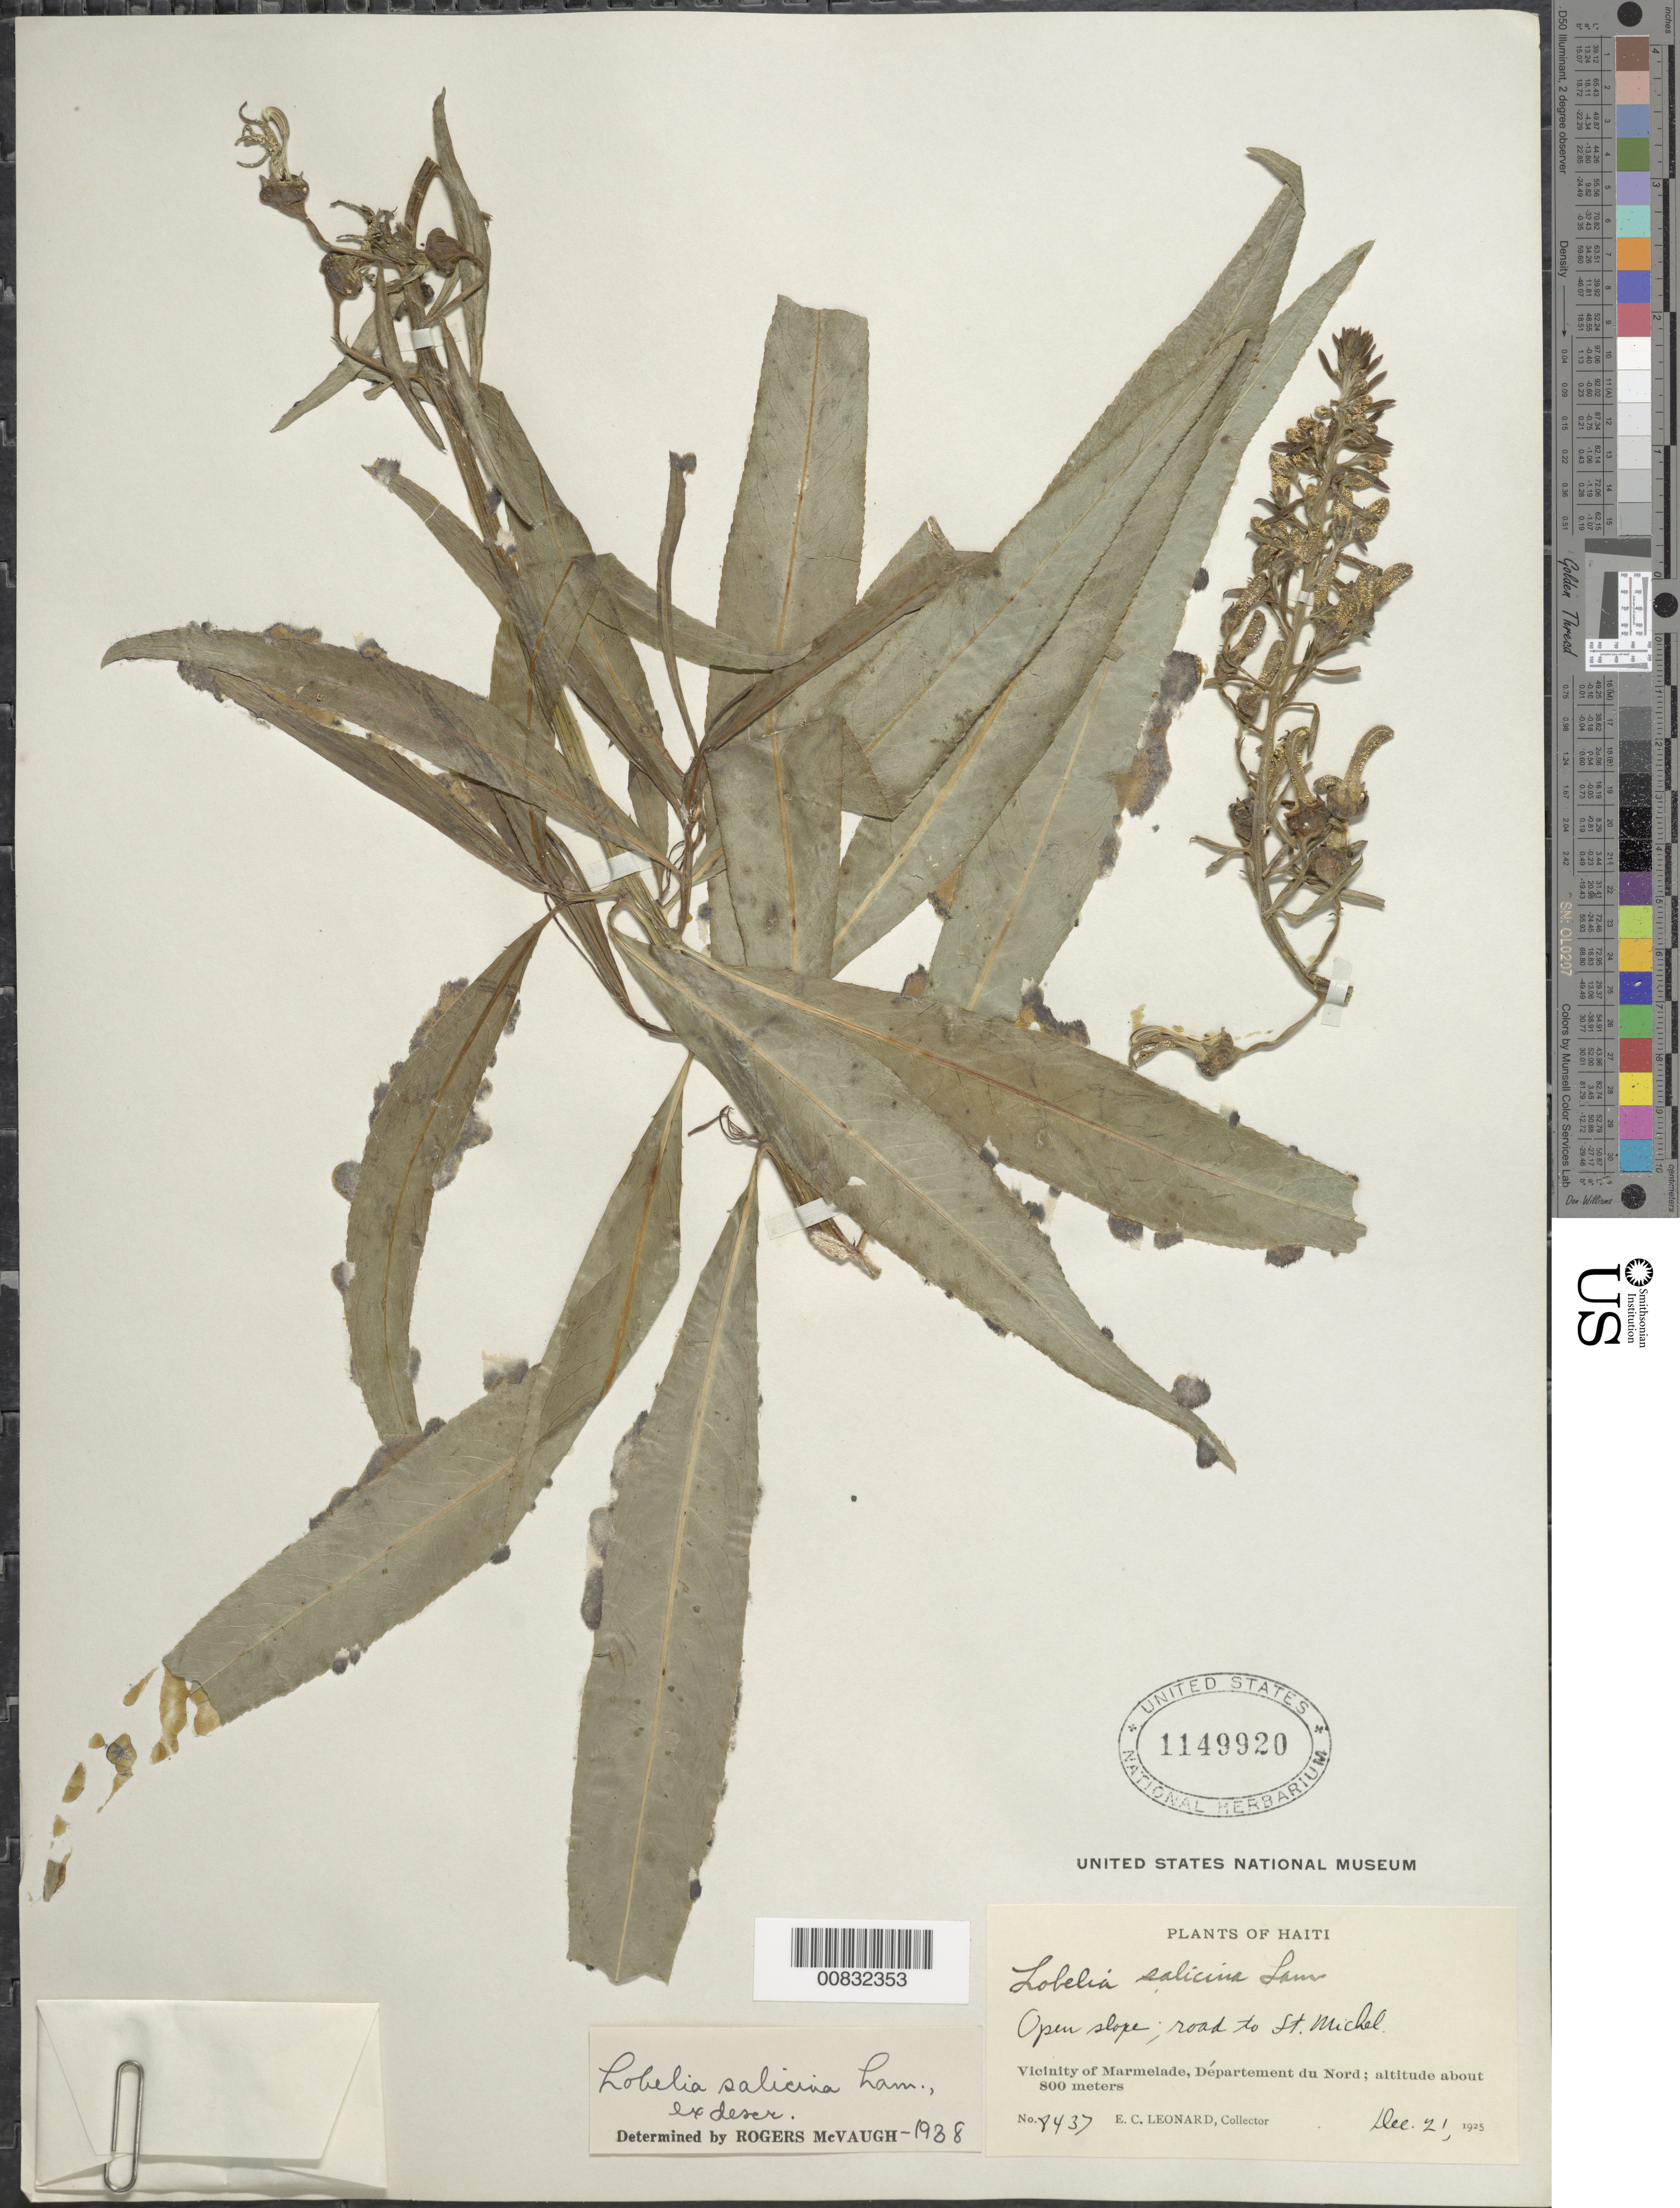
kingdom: Plantae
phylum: Tracheophyta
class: Magnoliopsida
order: Asterales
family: Campanulaceae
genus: Lobelia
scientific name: Lobelia salicina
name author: Lam.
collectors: E. C. Leonard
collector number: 8437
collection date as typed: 21 Dec 1925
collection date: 1925-12-21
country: Haiti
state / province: Nord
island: Hispaniola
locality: Vicinity of Marmelade, road to St. Michel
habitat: Open slope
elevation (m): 800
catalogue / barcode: US 1149920